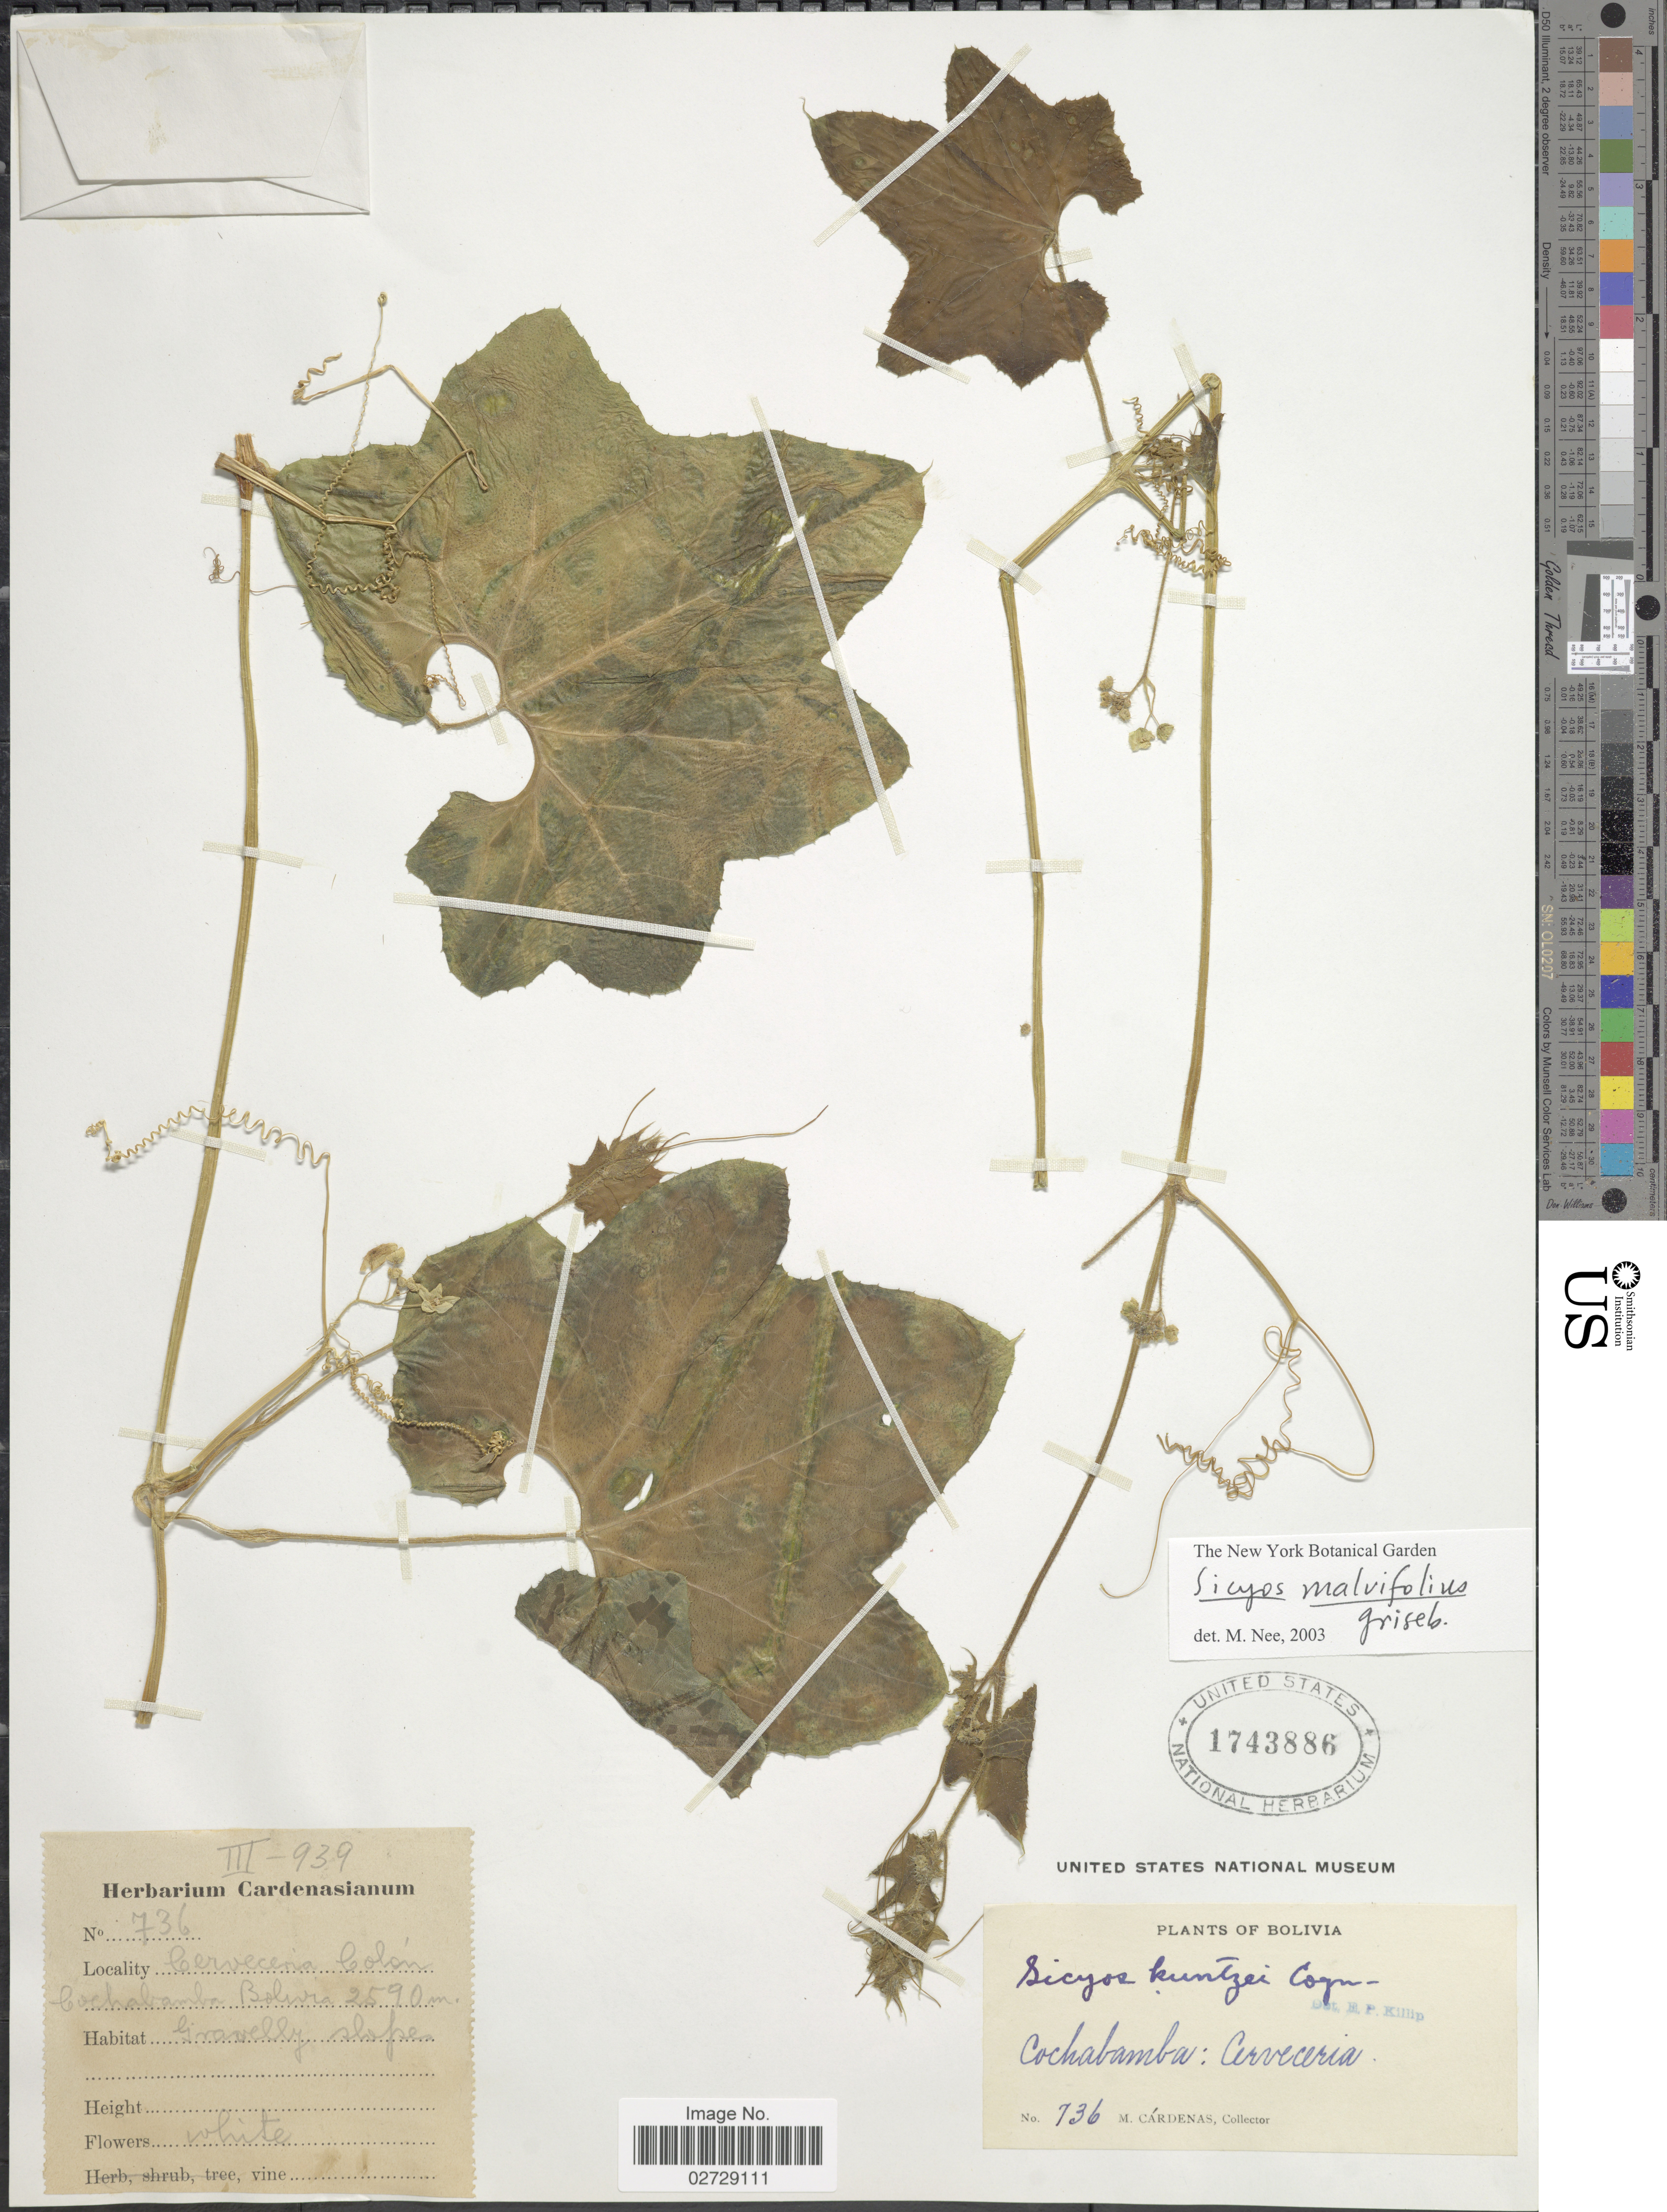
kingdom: Plantae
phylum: Tracheophyta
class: Magnoliopsida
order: Cucurbitales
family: Cucurbitaceae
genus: Sicyos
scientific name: Sicyos malvifolius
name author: Griseb.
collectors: M. Cárdenas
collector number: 736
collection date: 1939-03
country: Bolivia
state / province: Cochabamba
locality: Cerveceria Colon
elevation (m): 2590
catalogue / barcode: US 1743886